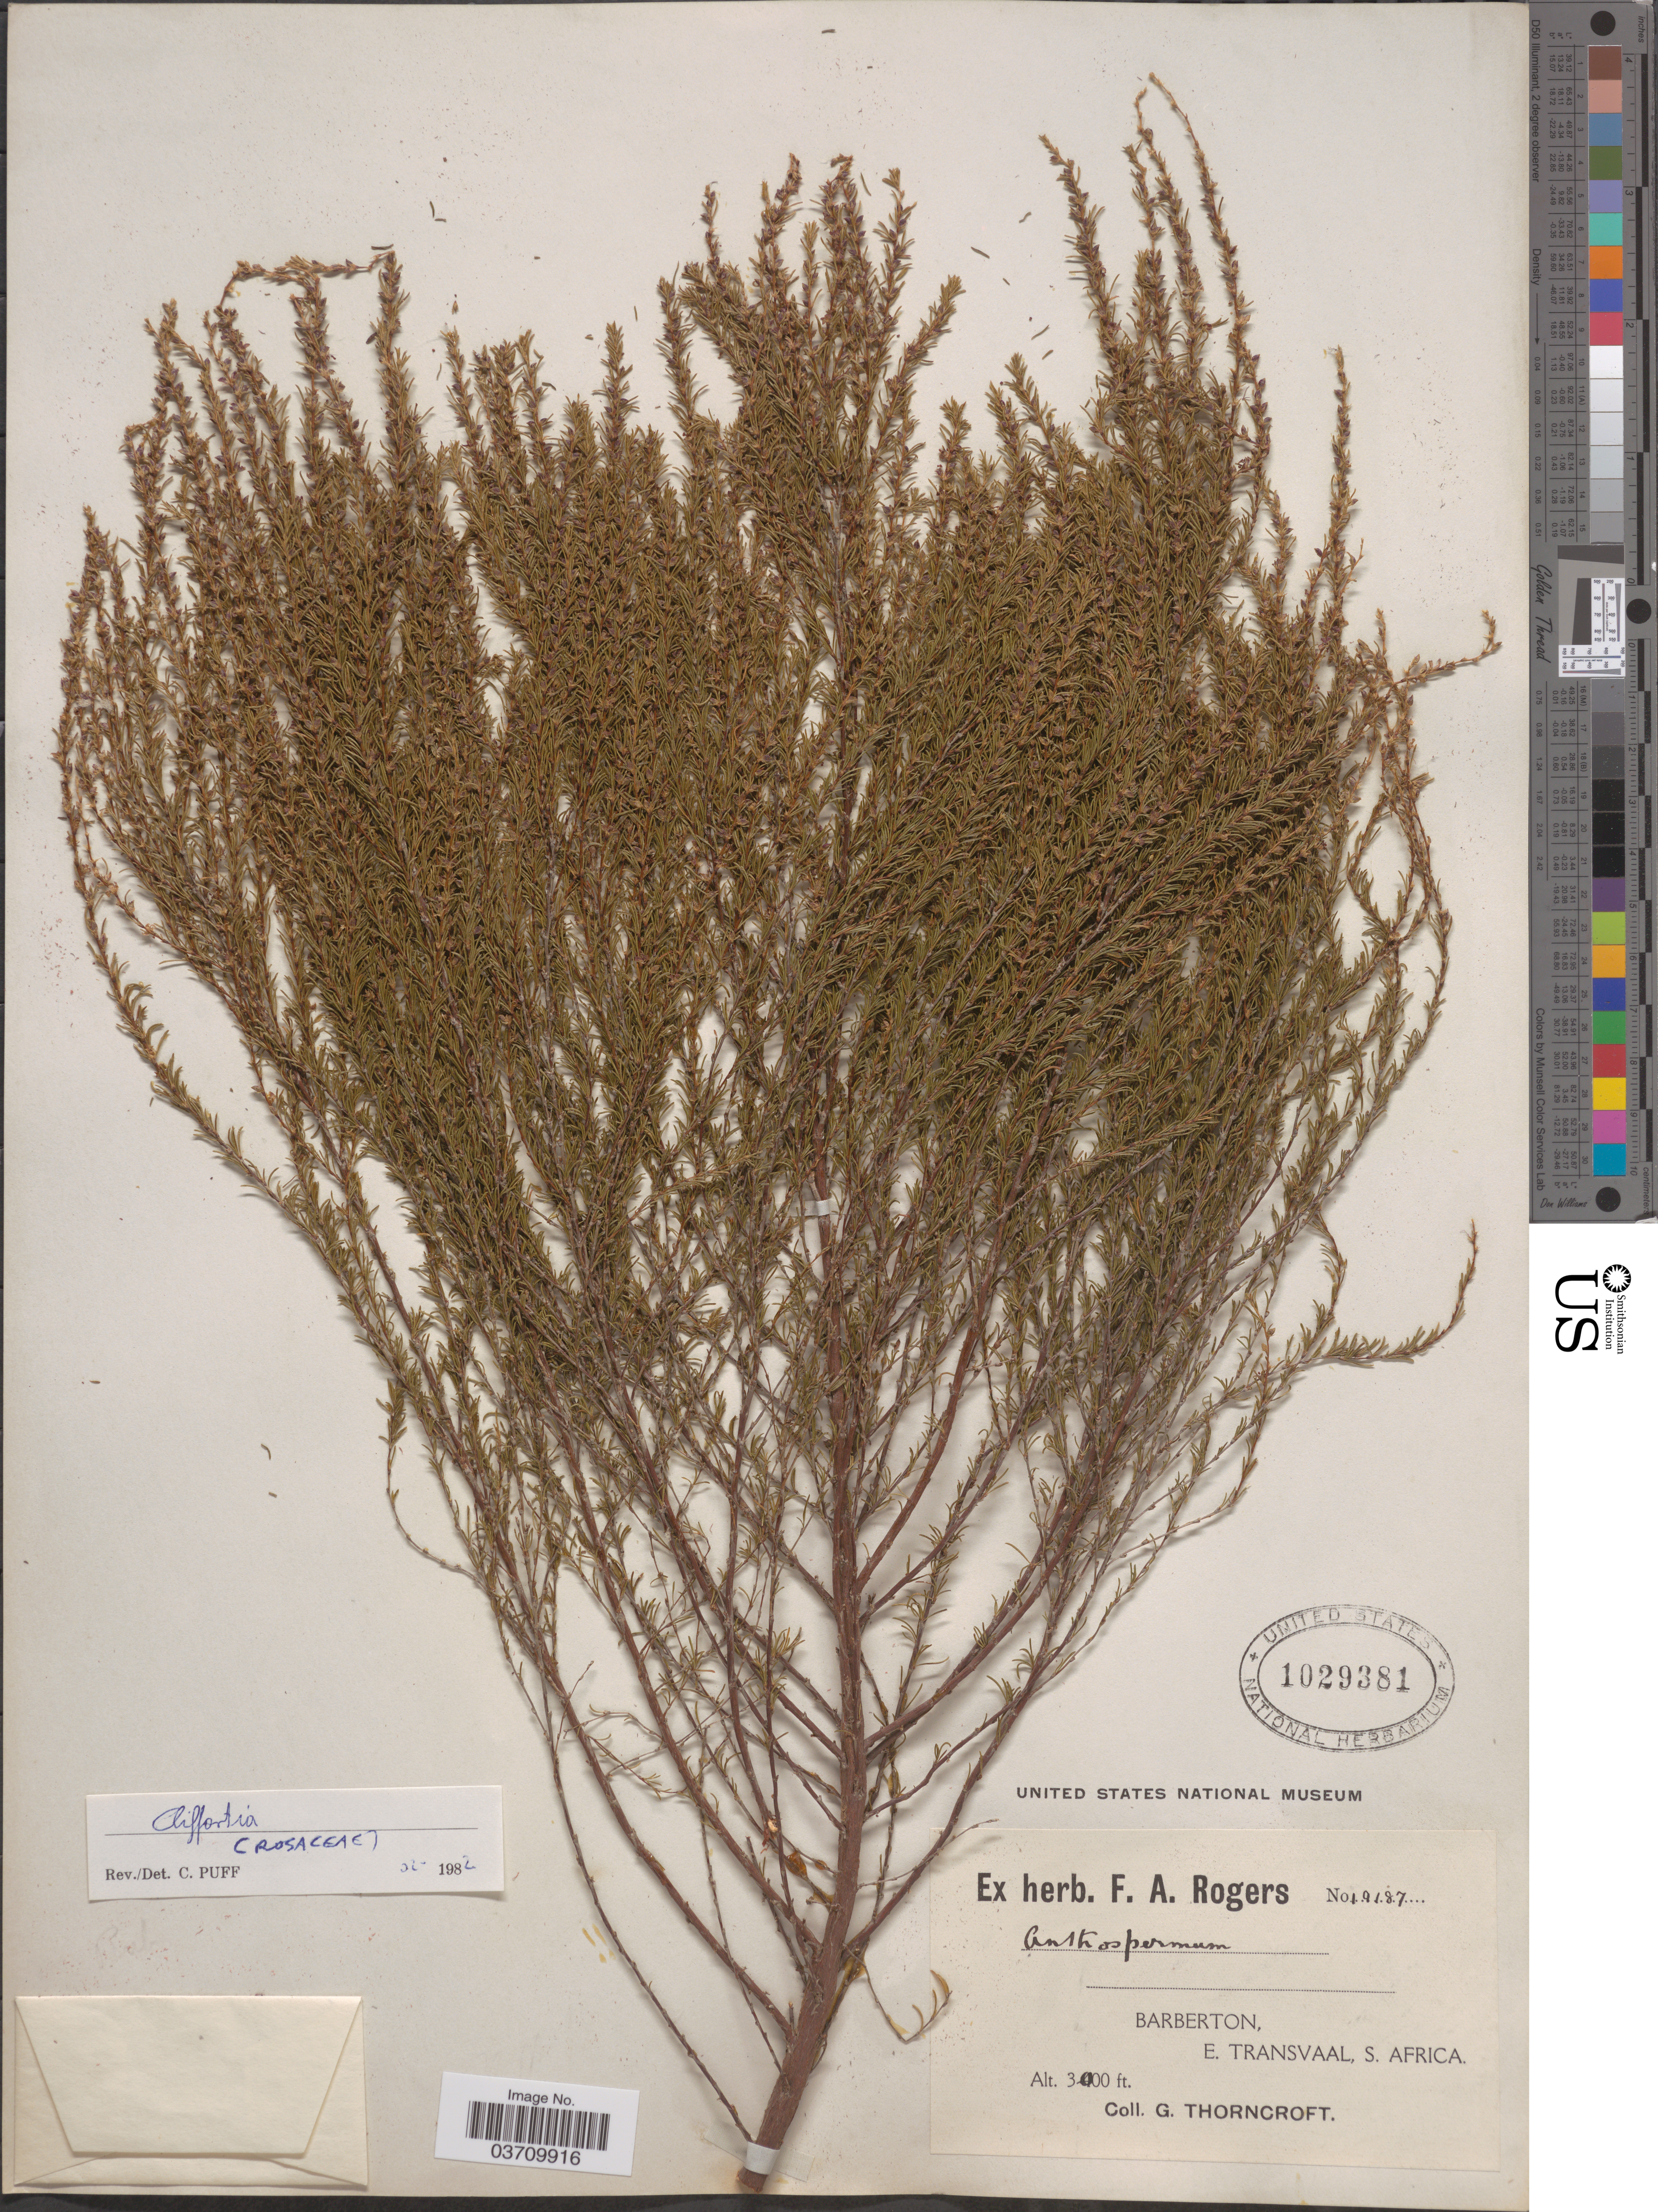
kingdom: Plantae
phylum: Tracheophyta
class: Magnoliopsida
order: Rosales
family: Rosaceae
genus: Cliffortia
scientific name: Cliffortia sp.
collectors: G. Thorncroft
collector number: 10187*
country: South Africa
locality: Barberton, E. Transvaal.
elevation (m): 914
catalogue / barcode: US 1029381